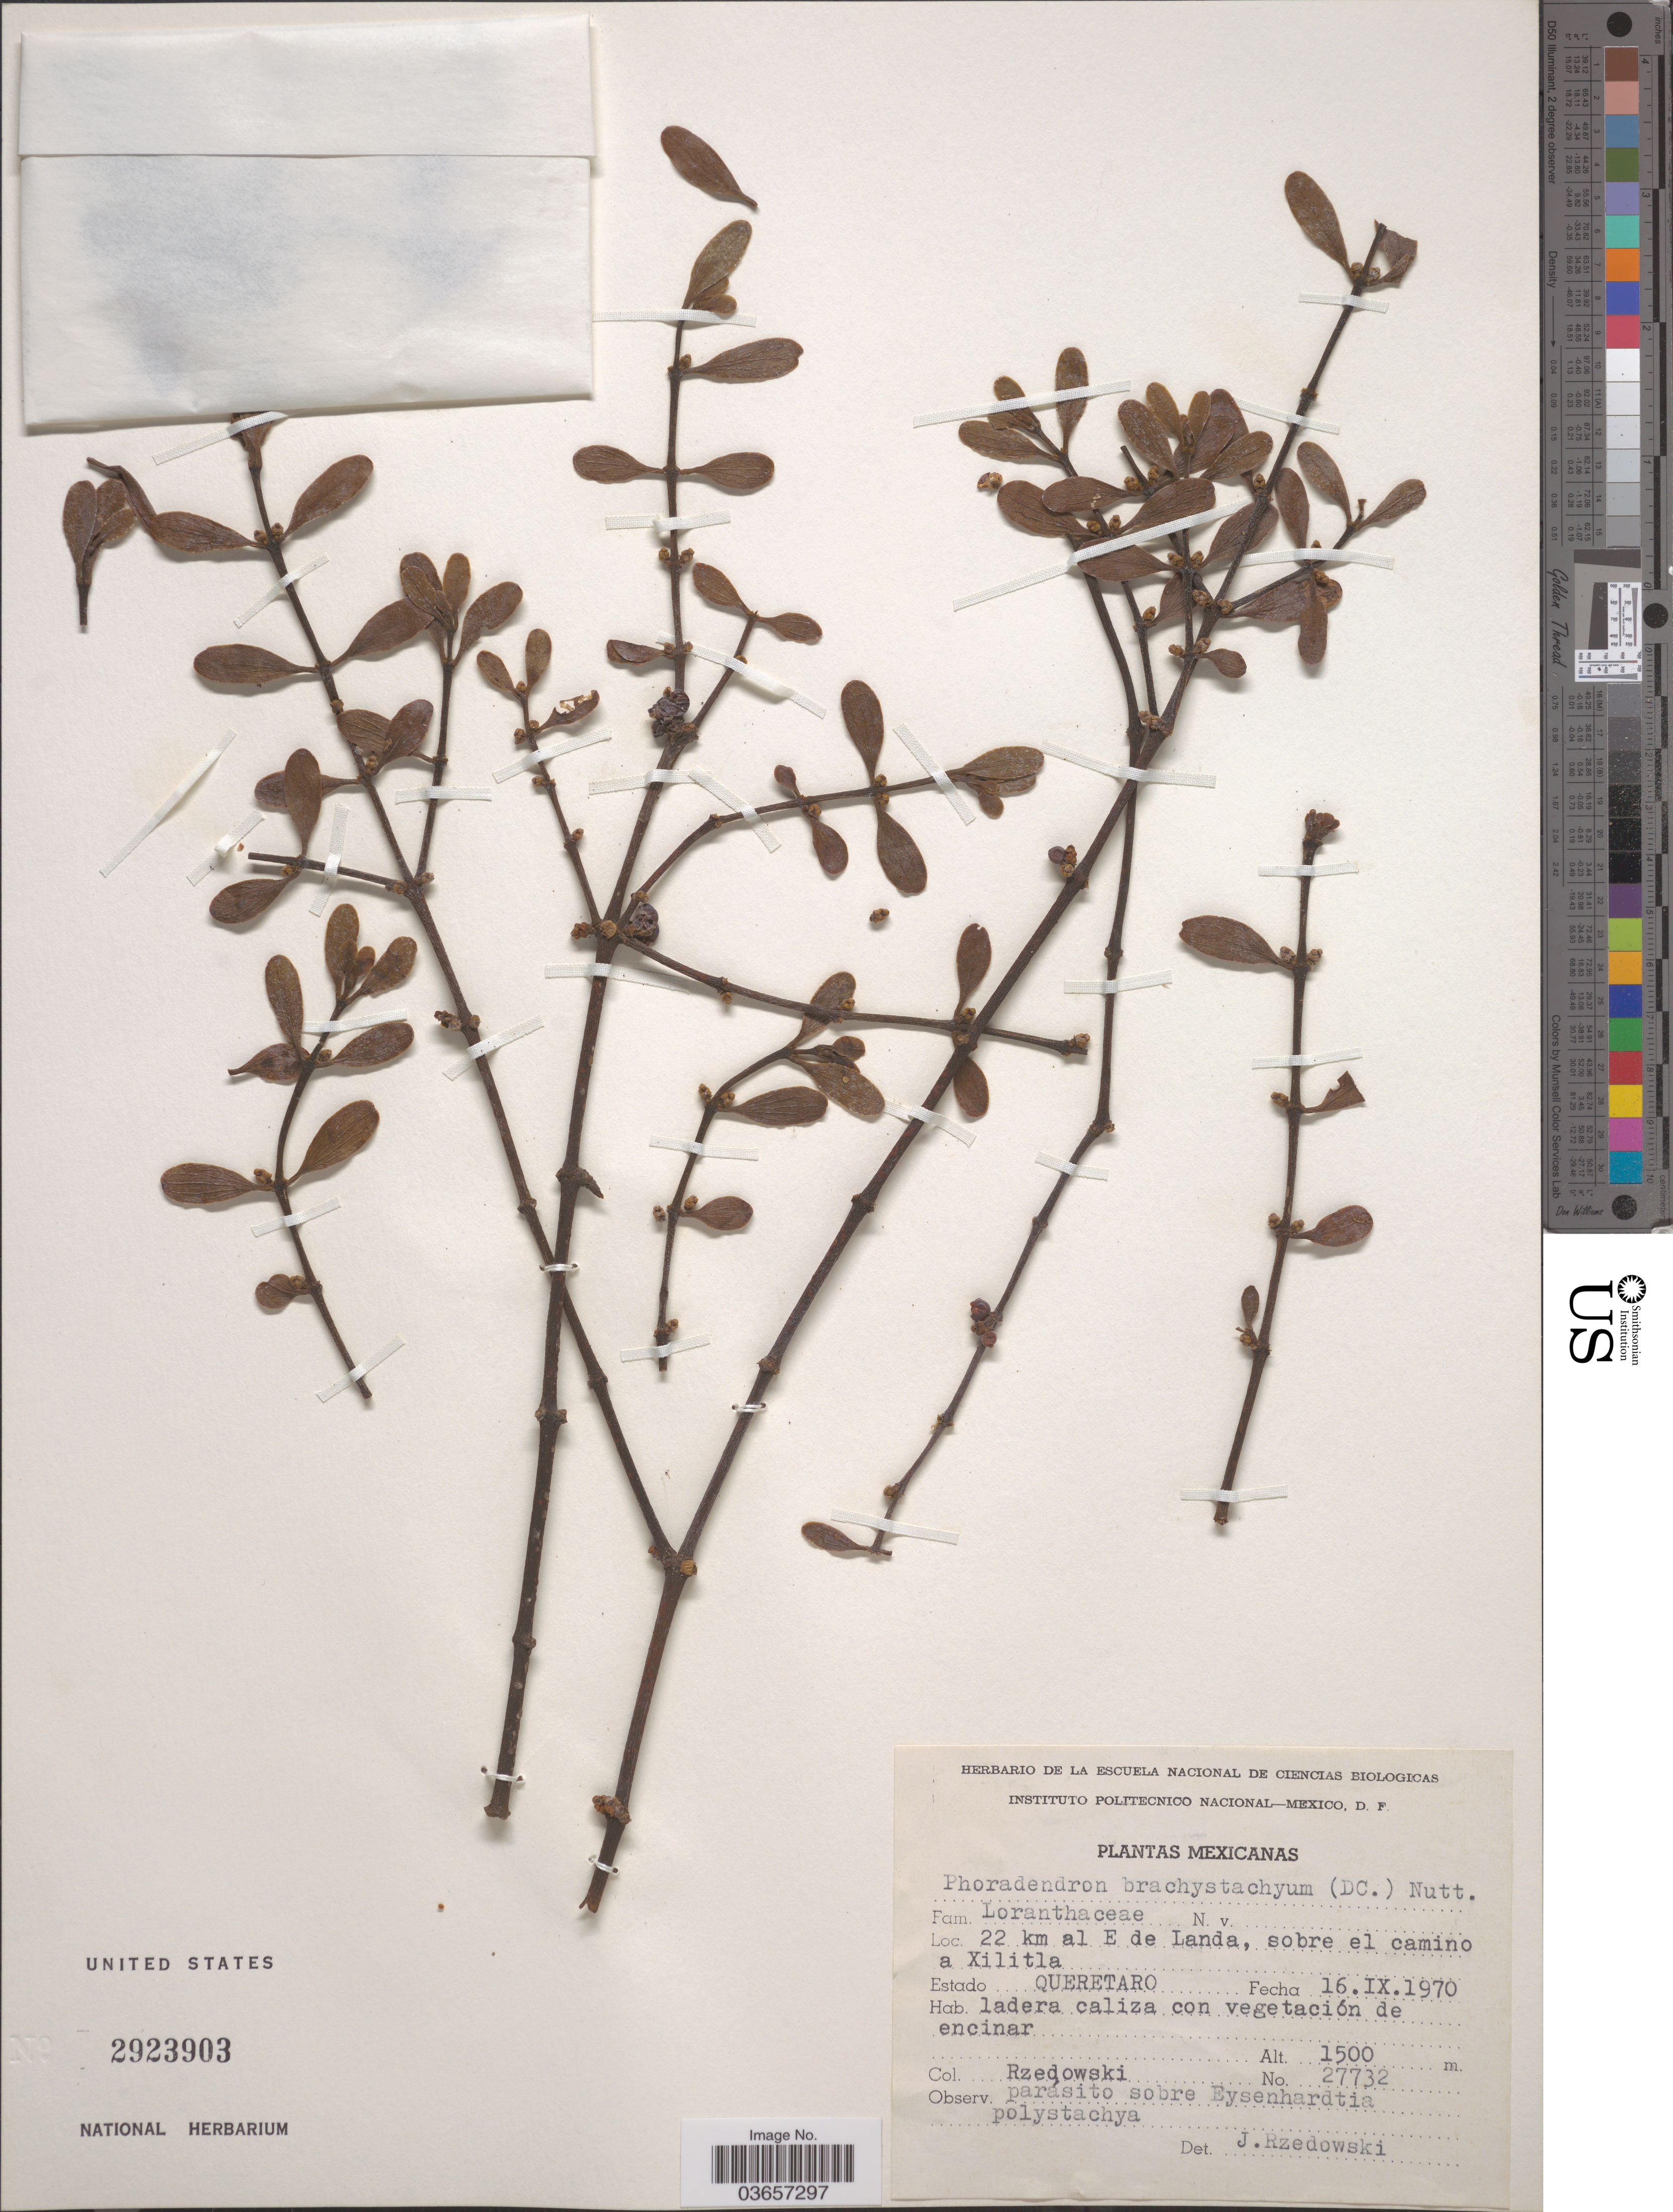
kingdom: Plantae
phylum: Tracheophyta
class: Magnoliopsida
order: Santalales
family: Viscaceae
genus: Phoradendron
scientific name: Phoradendron brachystachyum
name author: (DC.) Oliv.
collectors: Rzedowski, --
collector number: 27732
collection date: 1970-09-16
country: Mexico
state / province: Querétaro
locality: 22 km al E de Landa, sobre el camino a Xilitla.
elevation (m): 1500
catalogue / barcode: US 2923903